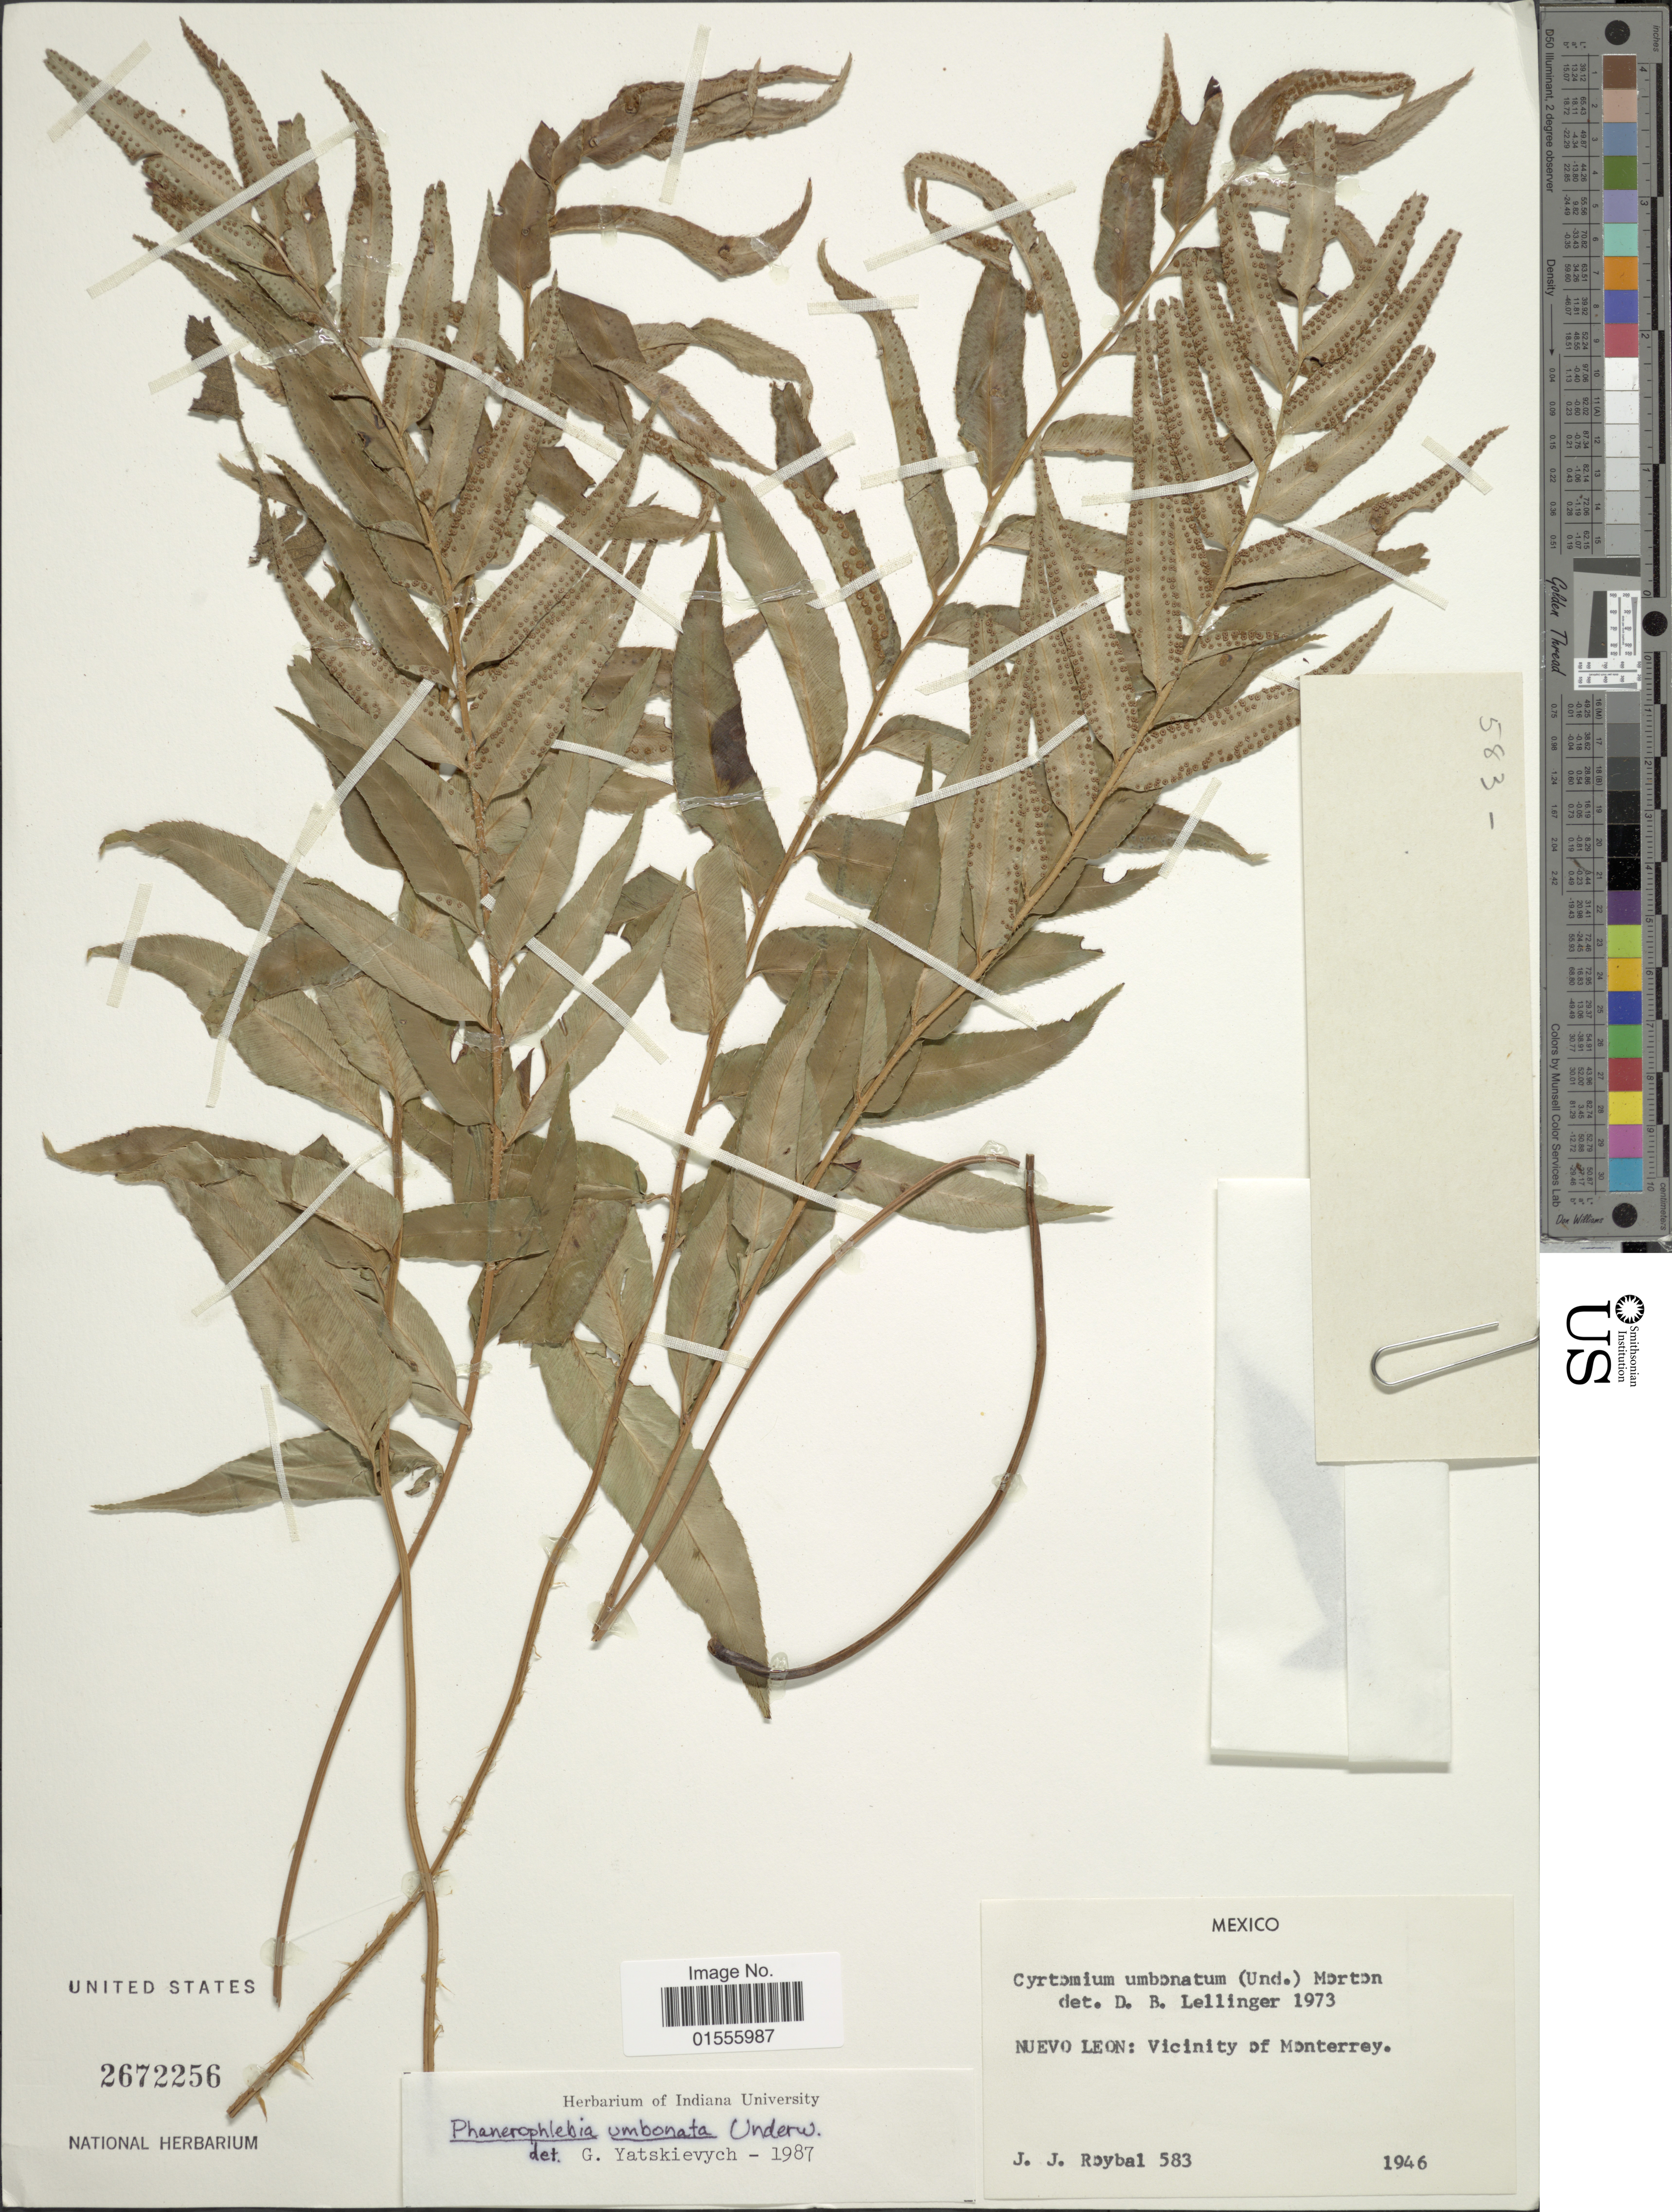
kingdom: Plantae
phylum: Tracheophyta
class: Polypodiopsida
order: Polypodiales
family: Dryopteridaceae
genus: Phanerophlebia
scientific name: Phanerophlebia umbonata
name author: Underw.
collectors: J. J. Roybal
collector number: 583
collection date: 1946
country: Mexico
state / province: Nuevo León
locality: Vicinity of Monterey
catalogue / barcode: US 2672256